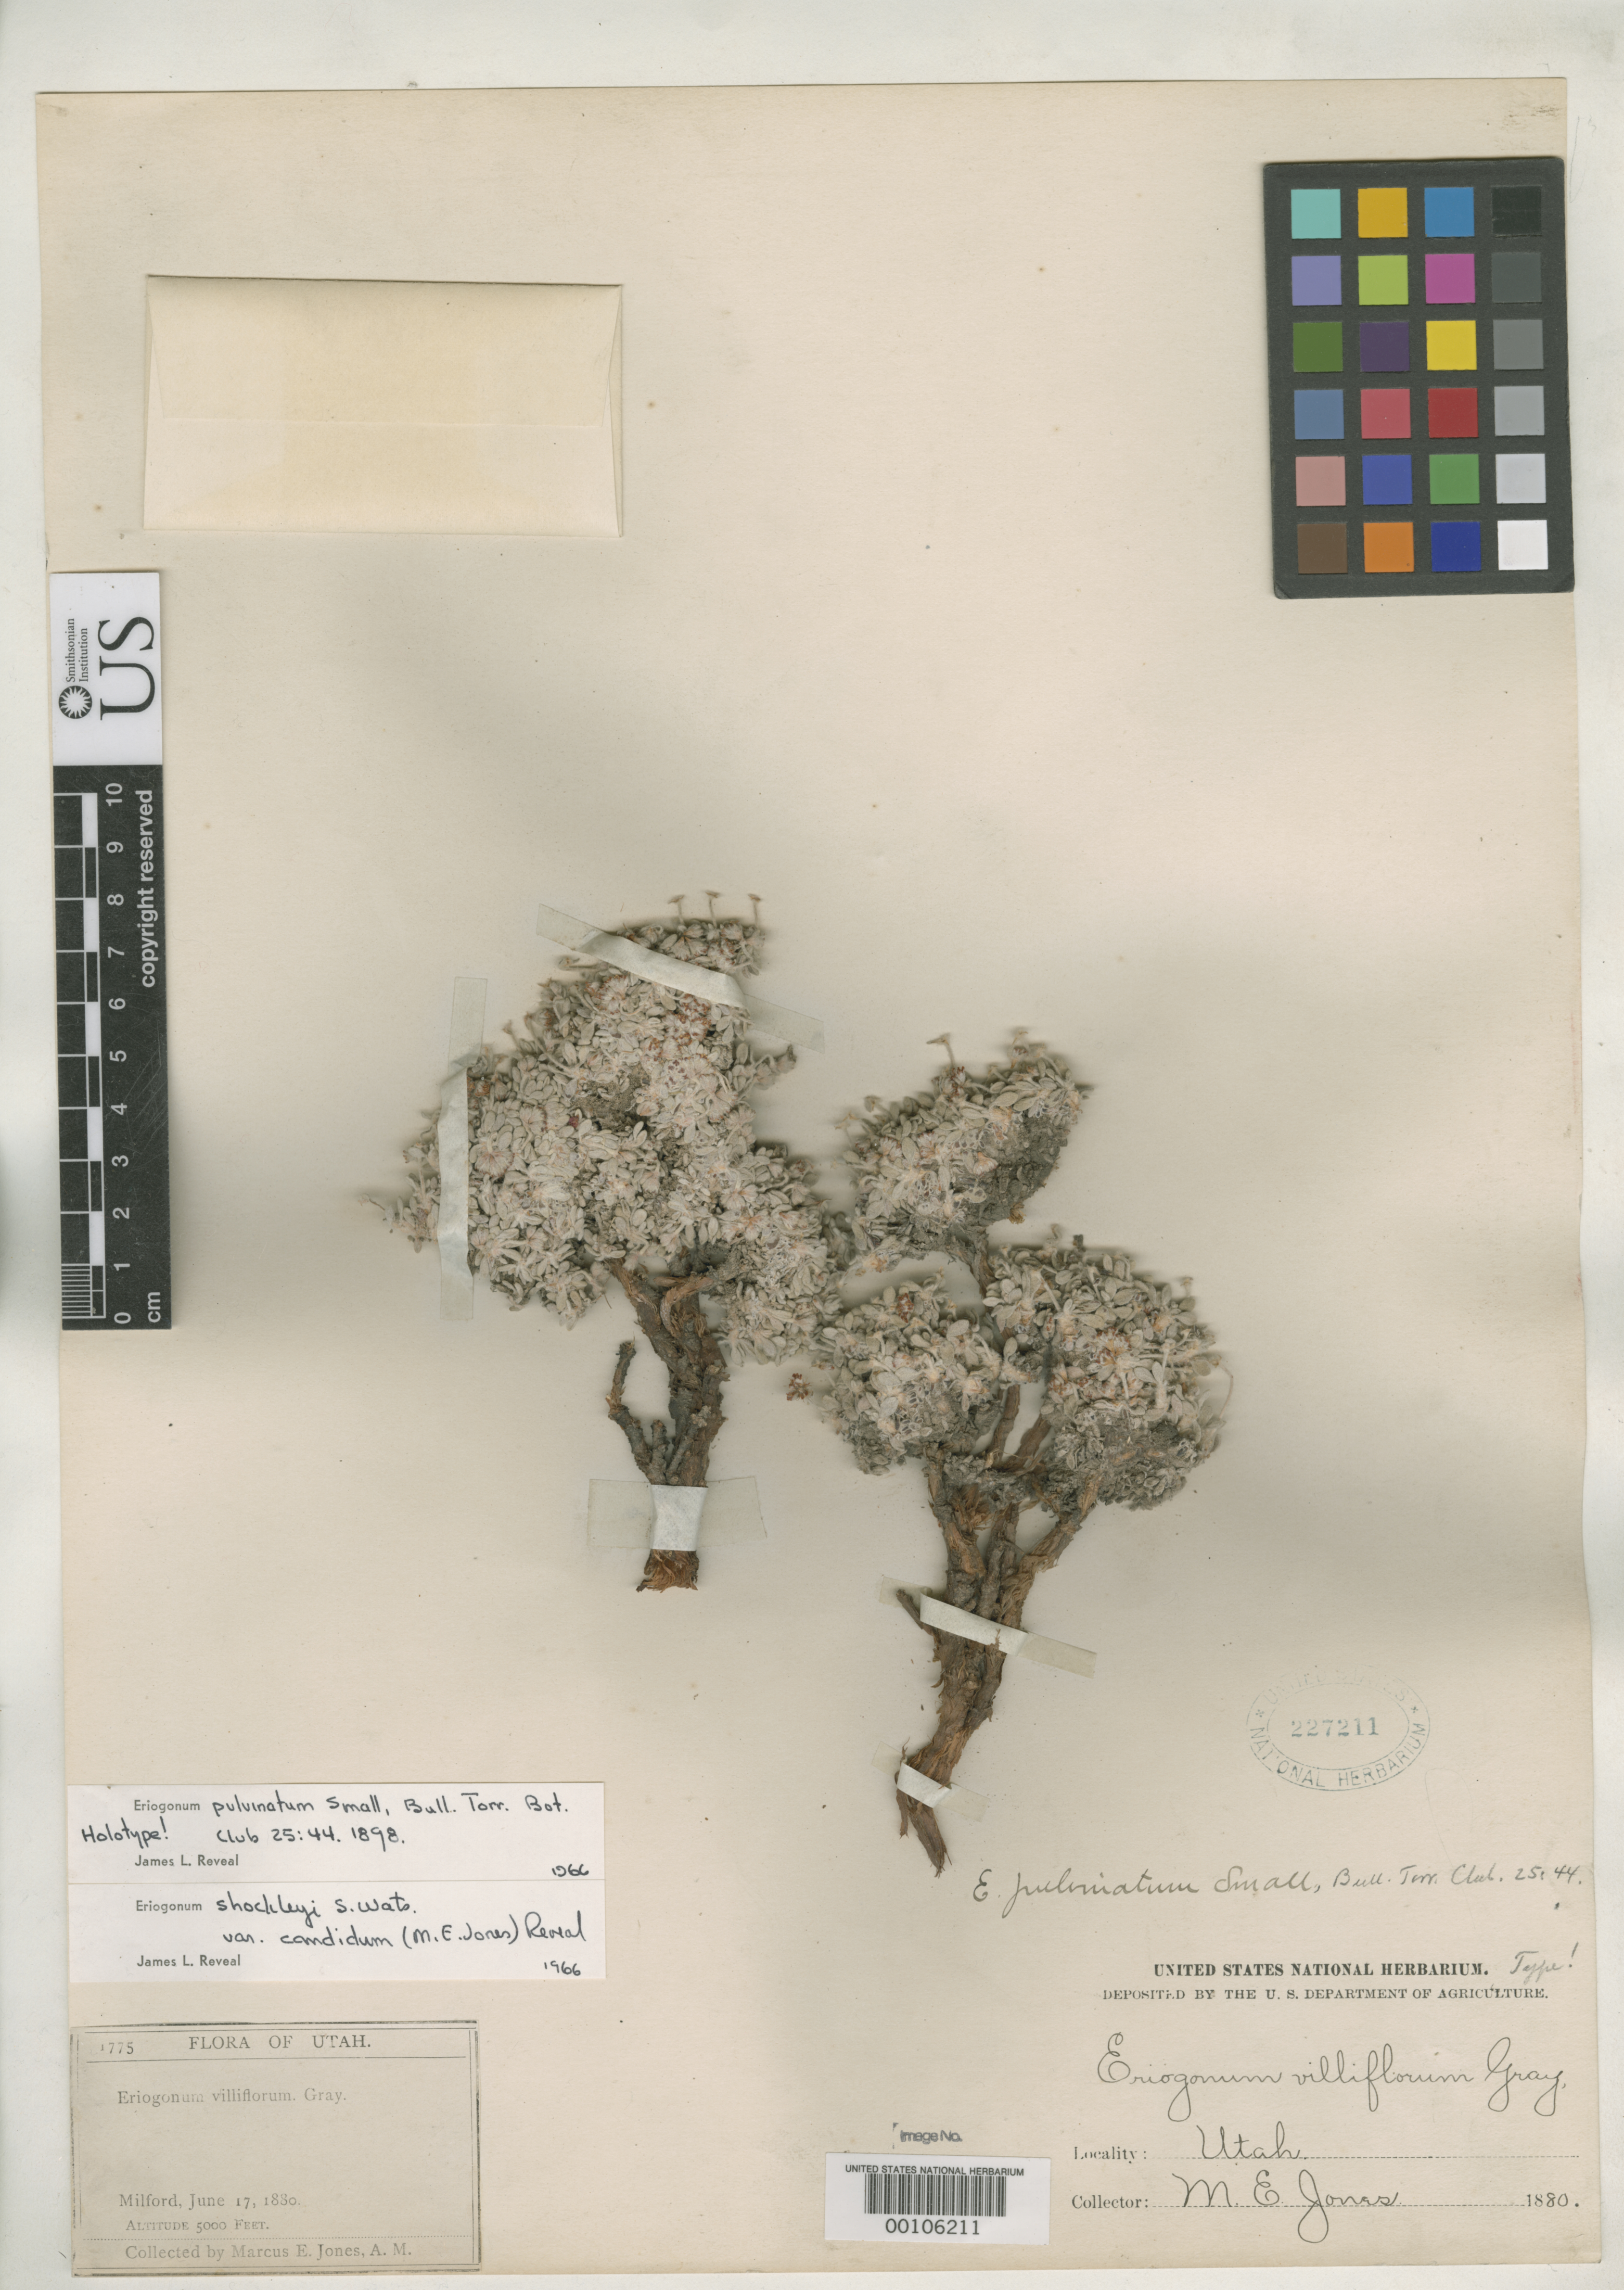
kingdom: Plantae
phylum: Tracheophyta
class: Magnoliopsida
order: Caryophyllales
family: Polygonaceae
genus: Eriogonum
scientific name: Eriogonum pulvinatum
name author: Small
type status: Holotype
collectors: M. E. Jones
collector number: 1775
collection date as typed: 17 Jun 1880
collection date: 1880-06-17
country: United States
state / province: Utah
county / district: Beaver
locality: Milford.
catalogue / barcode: US 227211